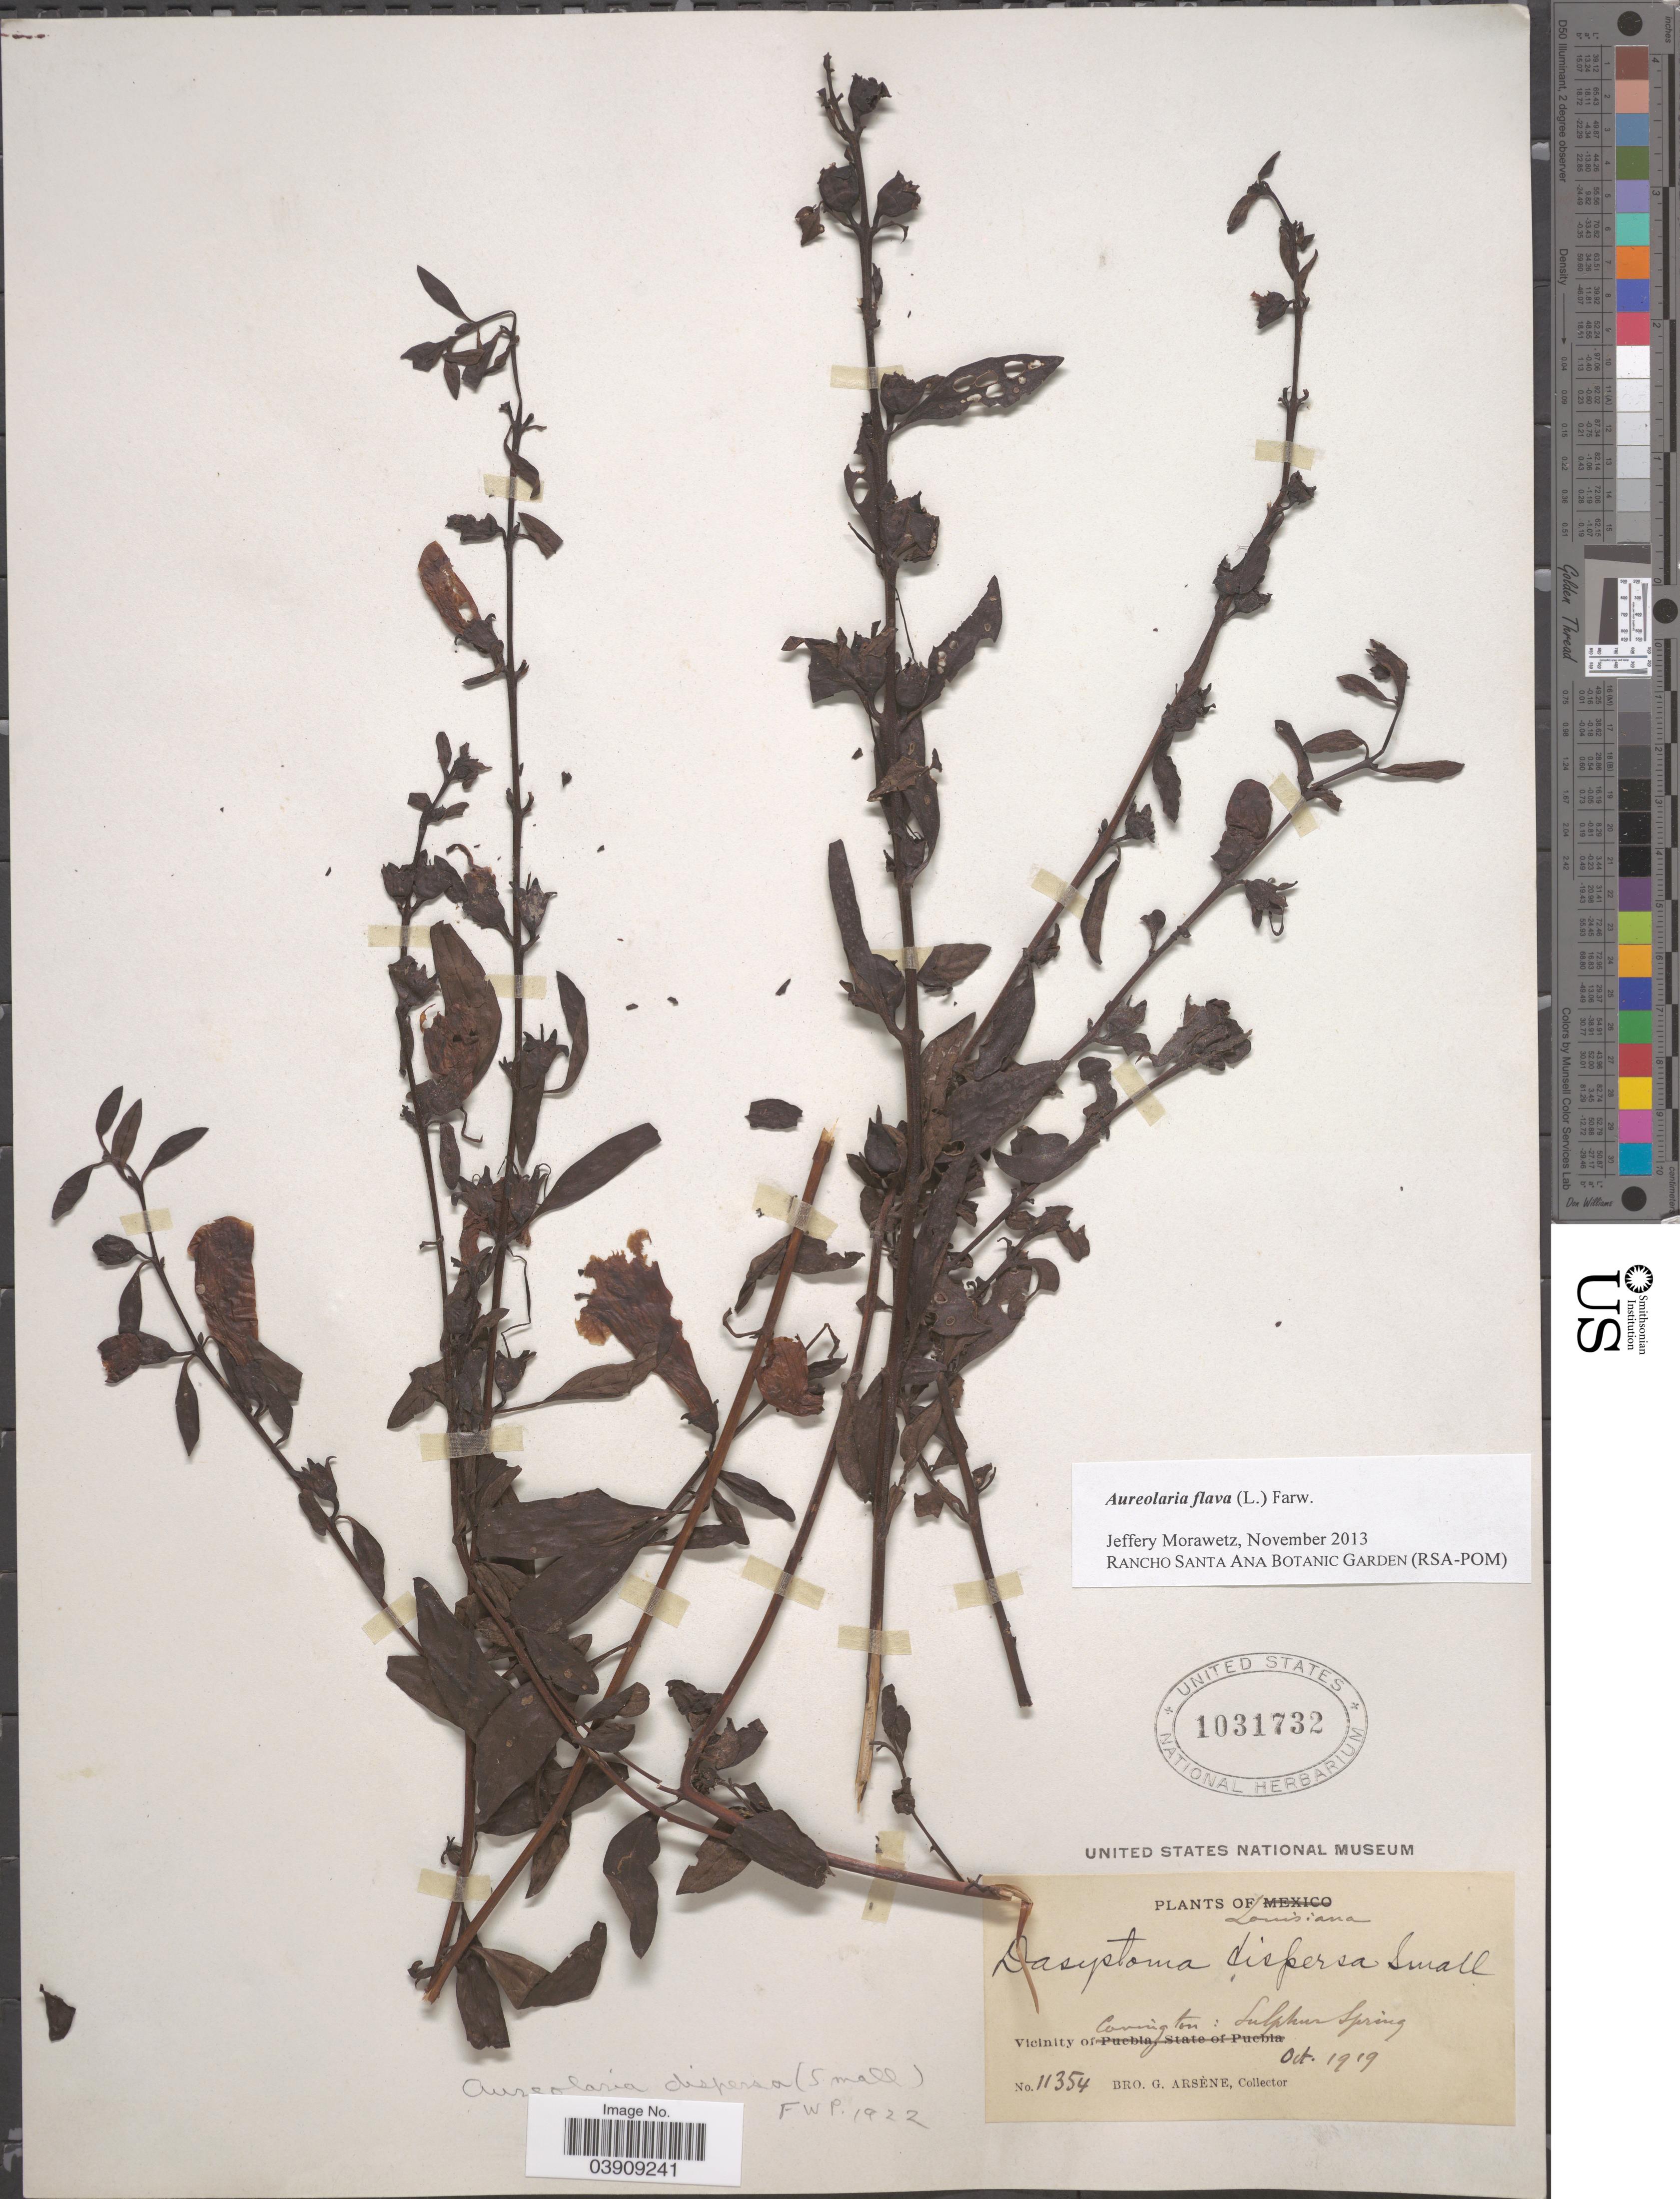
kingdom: Plantae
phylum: Tracheophyta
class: Magnoliopsida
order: Lamiales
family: Orobanchaceae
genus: Aureolaria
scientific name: Aureolaria flava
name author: (L.) Farw.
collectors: Bro. G. Arsène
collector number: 11354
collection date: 1919-10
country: United States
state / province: Louisiana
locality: Vicinity of Covington: Sulphur Spring.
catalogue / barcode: US 1031732